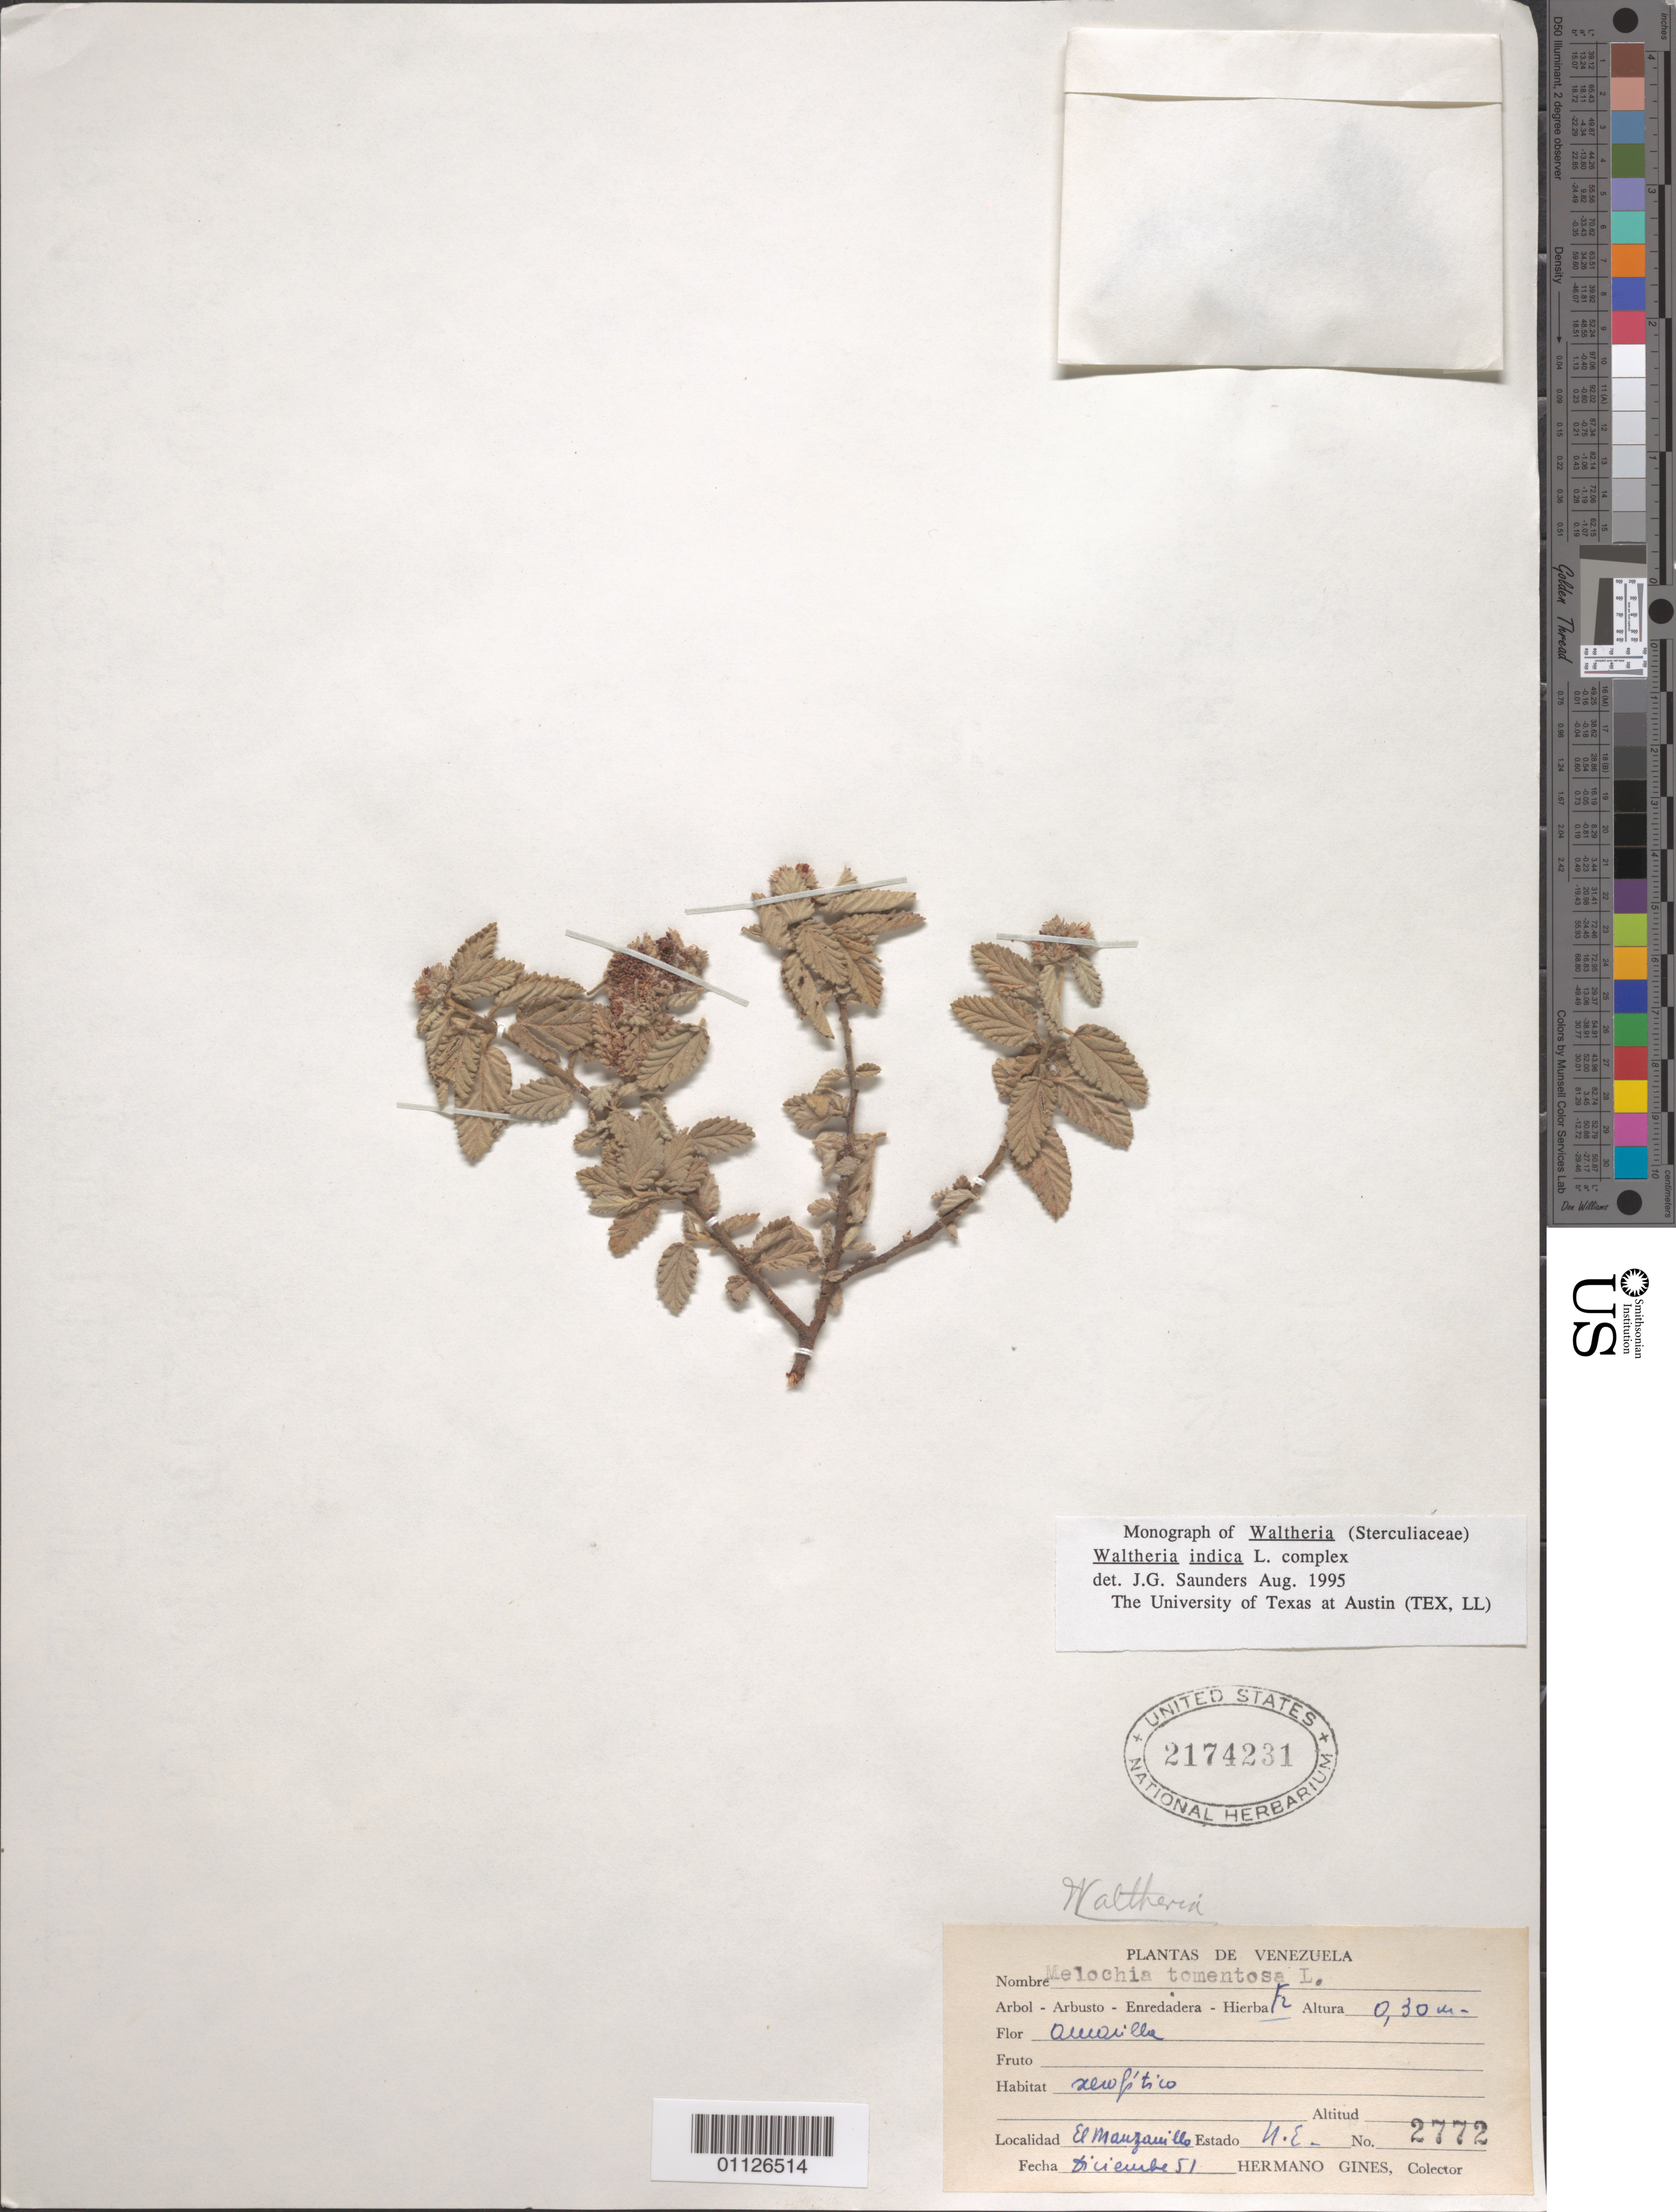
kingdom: Plantae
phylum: Tracheophyta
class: Magnoliopsida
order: Malvales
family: Malvaceae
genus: Waltheria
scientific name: Waltheria indica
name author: L.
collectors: Bro. Gines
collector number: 2772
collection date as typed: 01 Dec 1951 to 31 Dec 1951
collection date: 1951-12-01/1951-12-31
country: Venezuela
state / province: Nueva Esparta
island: Margarita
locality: El Manzanilla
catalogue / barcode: US 2174231